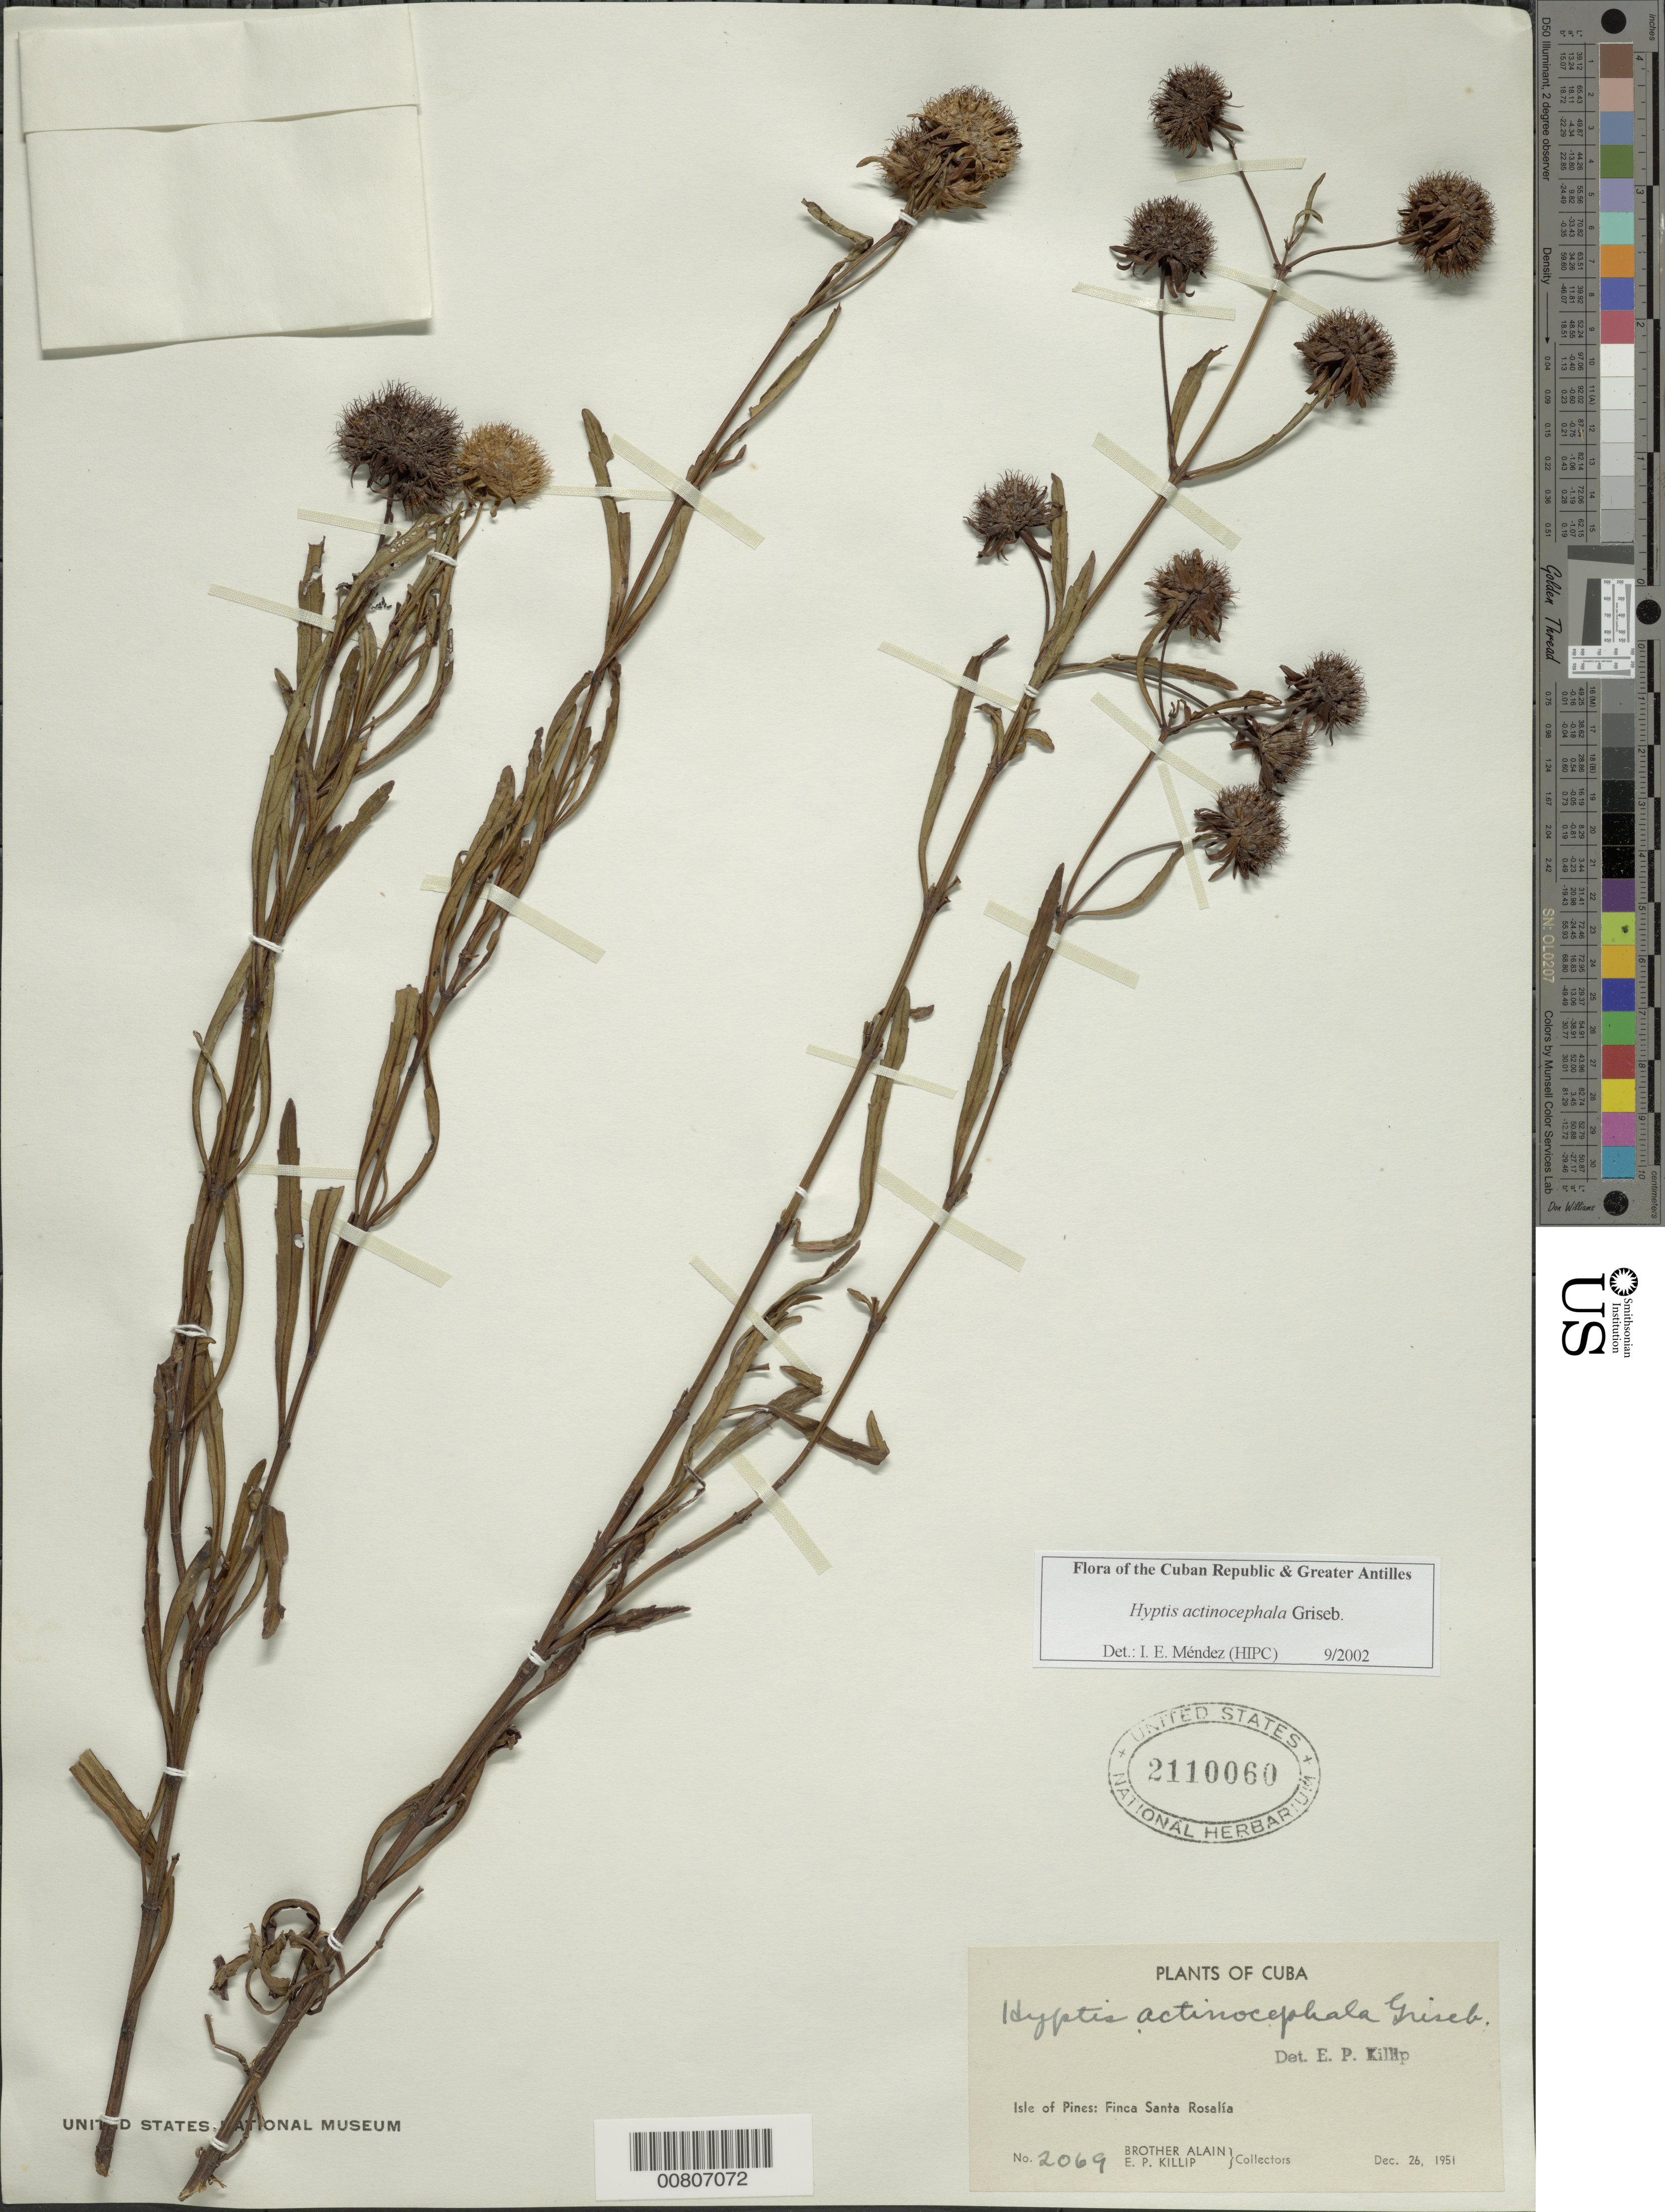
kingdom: Plantae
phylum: Tracheophyta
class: Magnoliopsida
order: Lamiales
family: Lamiaceae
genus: Hyptis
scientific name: Hyptis actinocephala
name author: Griseb.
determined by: Méndez, Isidro E., (HIPC)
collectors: A. H. Liogier & E. P. Killip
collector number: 2069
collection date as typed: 26 Dec 1951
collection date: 1951-12-26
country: Cuba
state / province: Isla de la Juventud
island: Isla de la Juventud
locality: Isle of Pines, Finca Santa Rosalía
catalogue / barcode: US 2110060